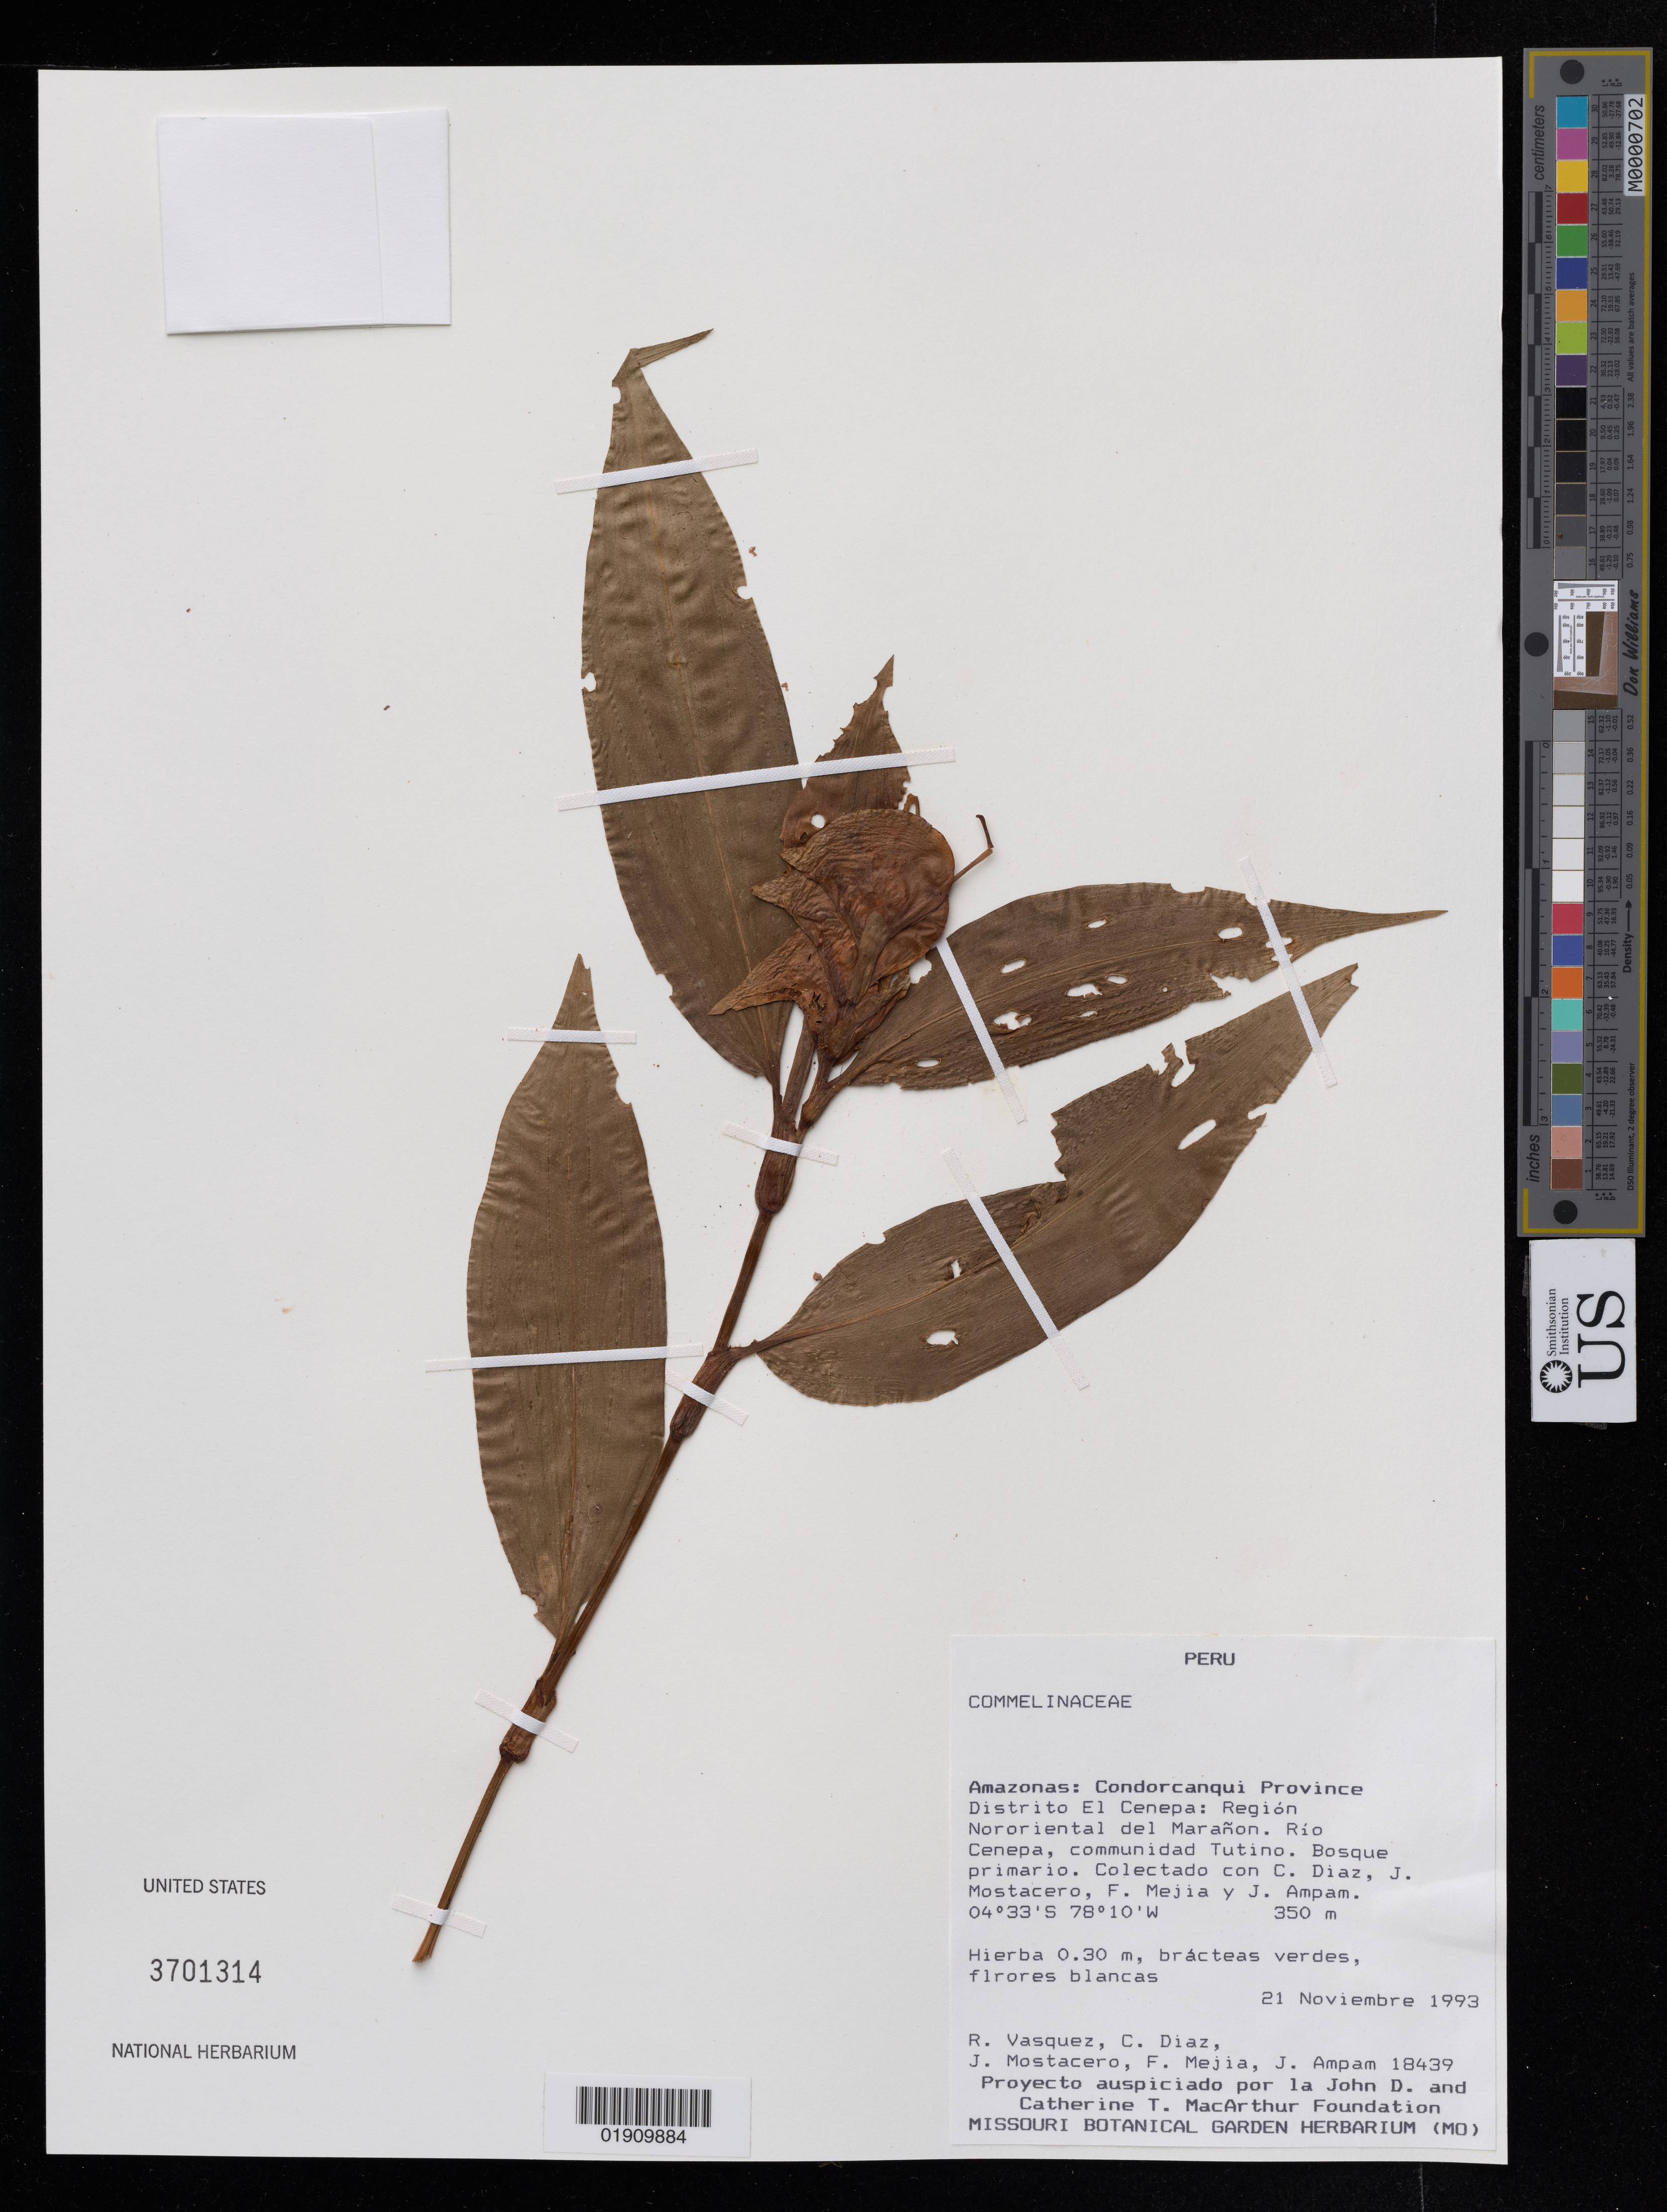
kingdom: Plantae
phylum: Tracheophyta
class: Magnoliopsida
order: Asterales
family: Asteraceae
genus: Conoclinium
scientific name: Conoclinium coelestinum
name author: (L.) DC.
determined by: Strong, Mark T., (BOT), Smithsonian Institution - National Museum of Natural History (UNITED STATES)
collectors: M. T. Strong & C. L. Kelloff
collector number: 5382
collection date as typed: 11 September 2016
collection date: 2016-09-11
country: United States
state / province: Virginia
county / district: Sussex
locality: Along SR604, 7.6 km SE of Waverly at small swamp on S side of road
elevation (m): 35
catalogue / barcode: US 3708332